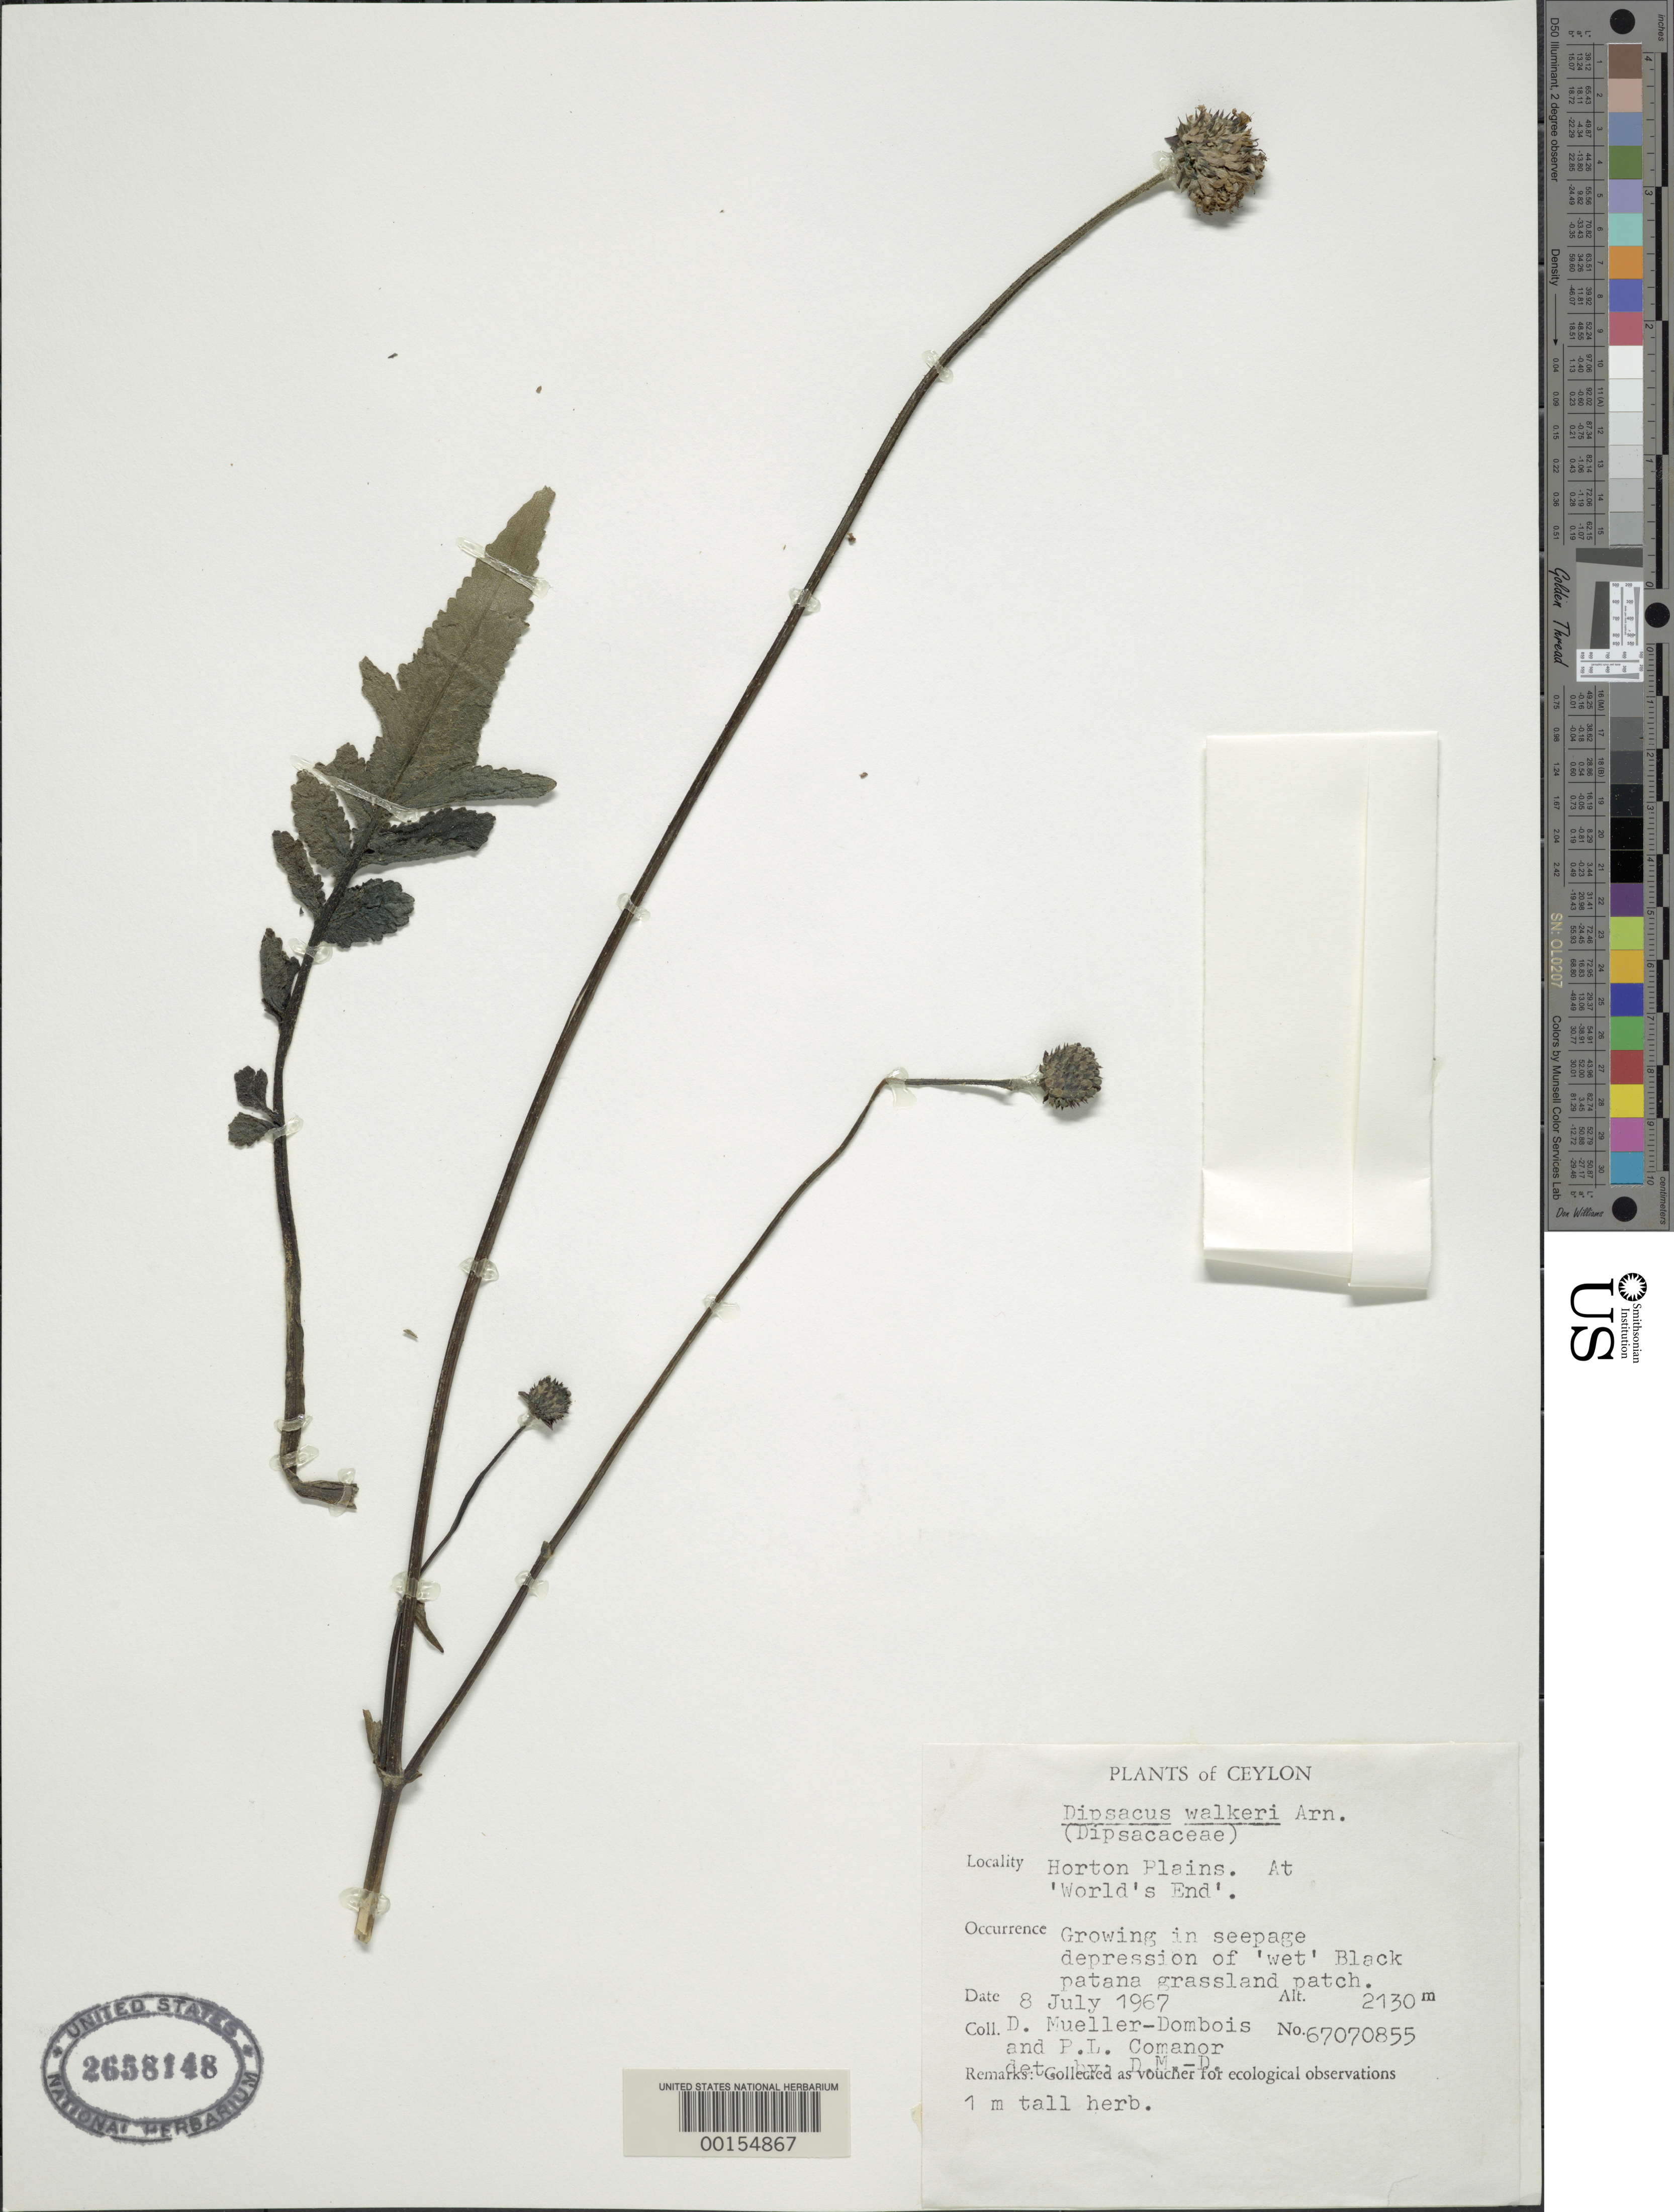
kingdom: Plantae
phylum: Tracheophyta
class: Magnoliopsida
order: Dipsacales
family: Caprifoliaceae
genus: Dipsacus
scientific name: Dipsacus walkeri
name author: Arn.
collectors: D. Mueller-Dombois & P. Comanor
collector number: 67070855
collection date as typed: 08 Jul 1967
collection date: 1967-07-08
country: Sri Lanka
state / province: Central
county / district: Nuwara Eliya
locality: Horton plains, at world's end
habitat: Growing in seepage depression of "wet" black patana grassland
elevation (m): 2130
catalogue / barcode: US 2658148